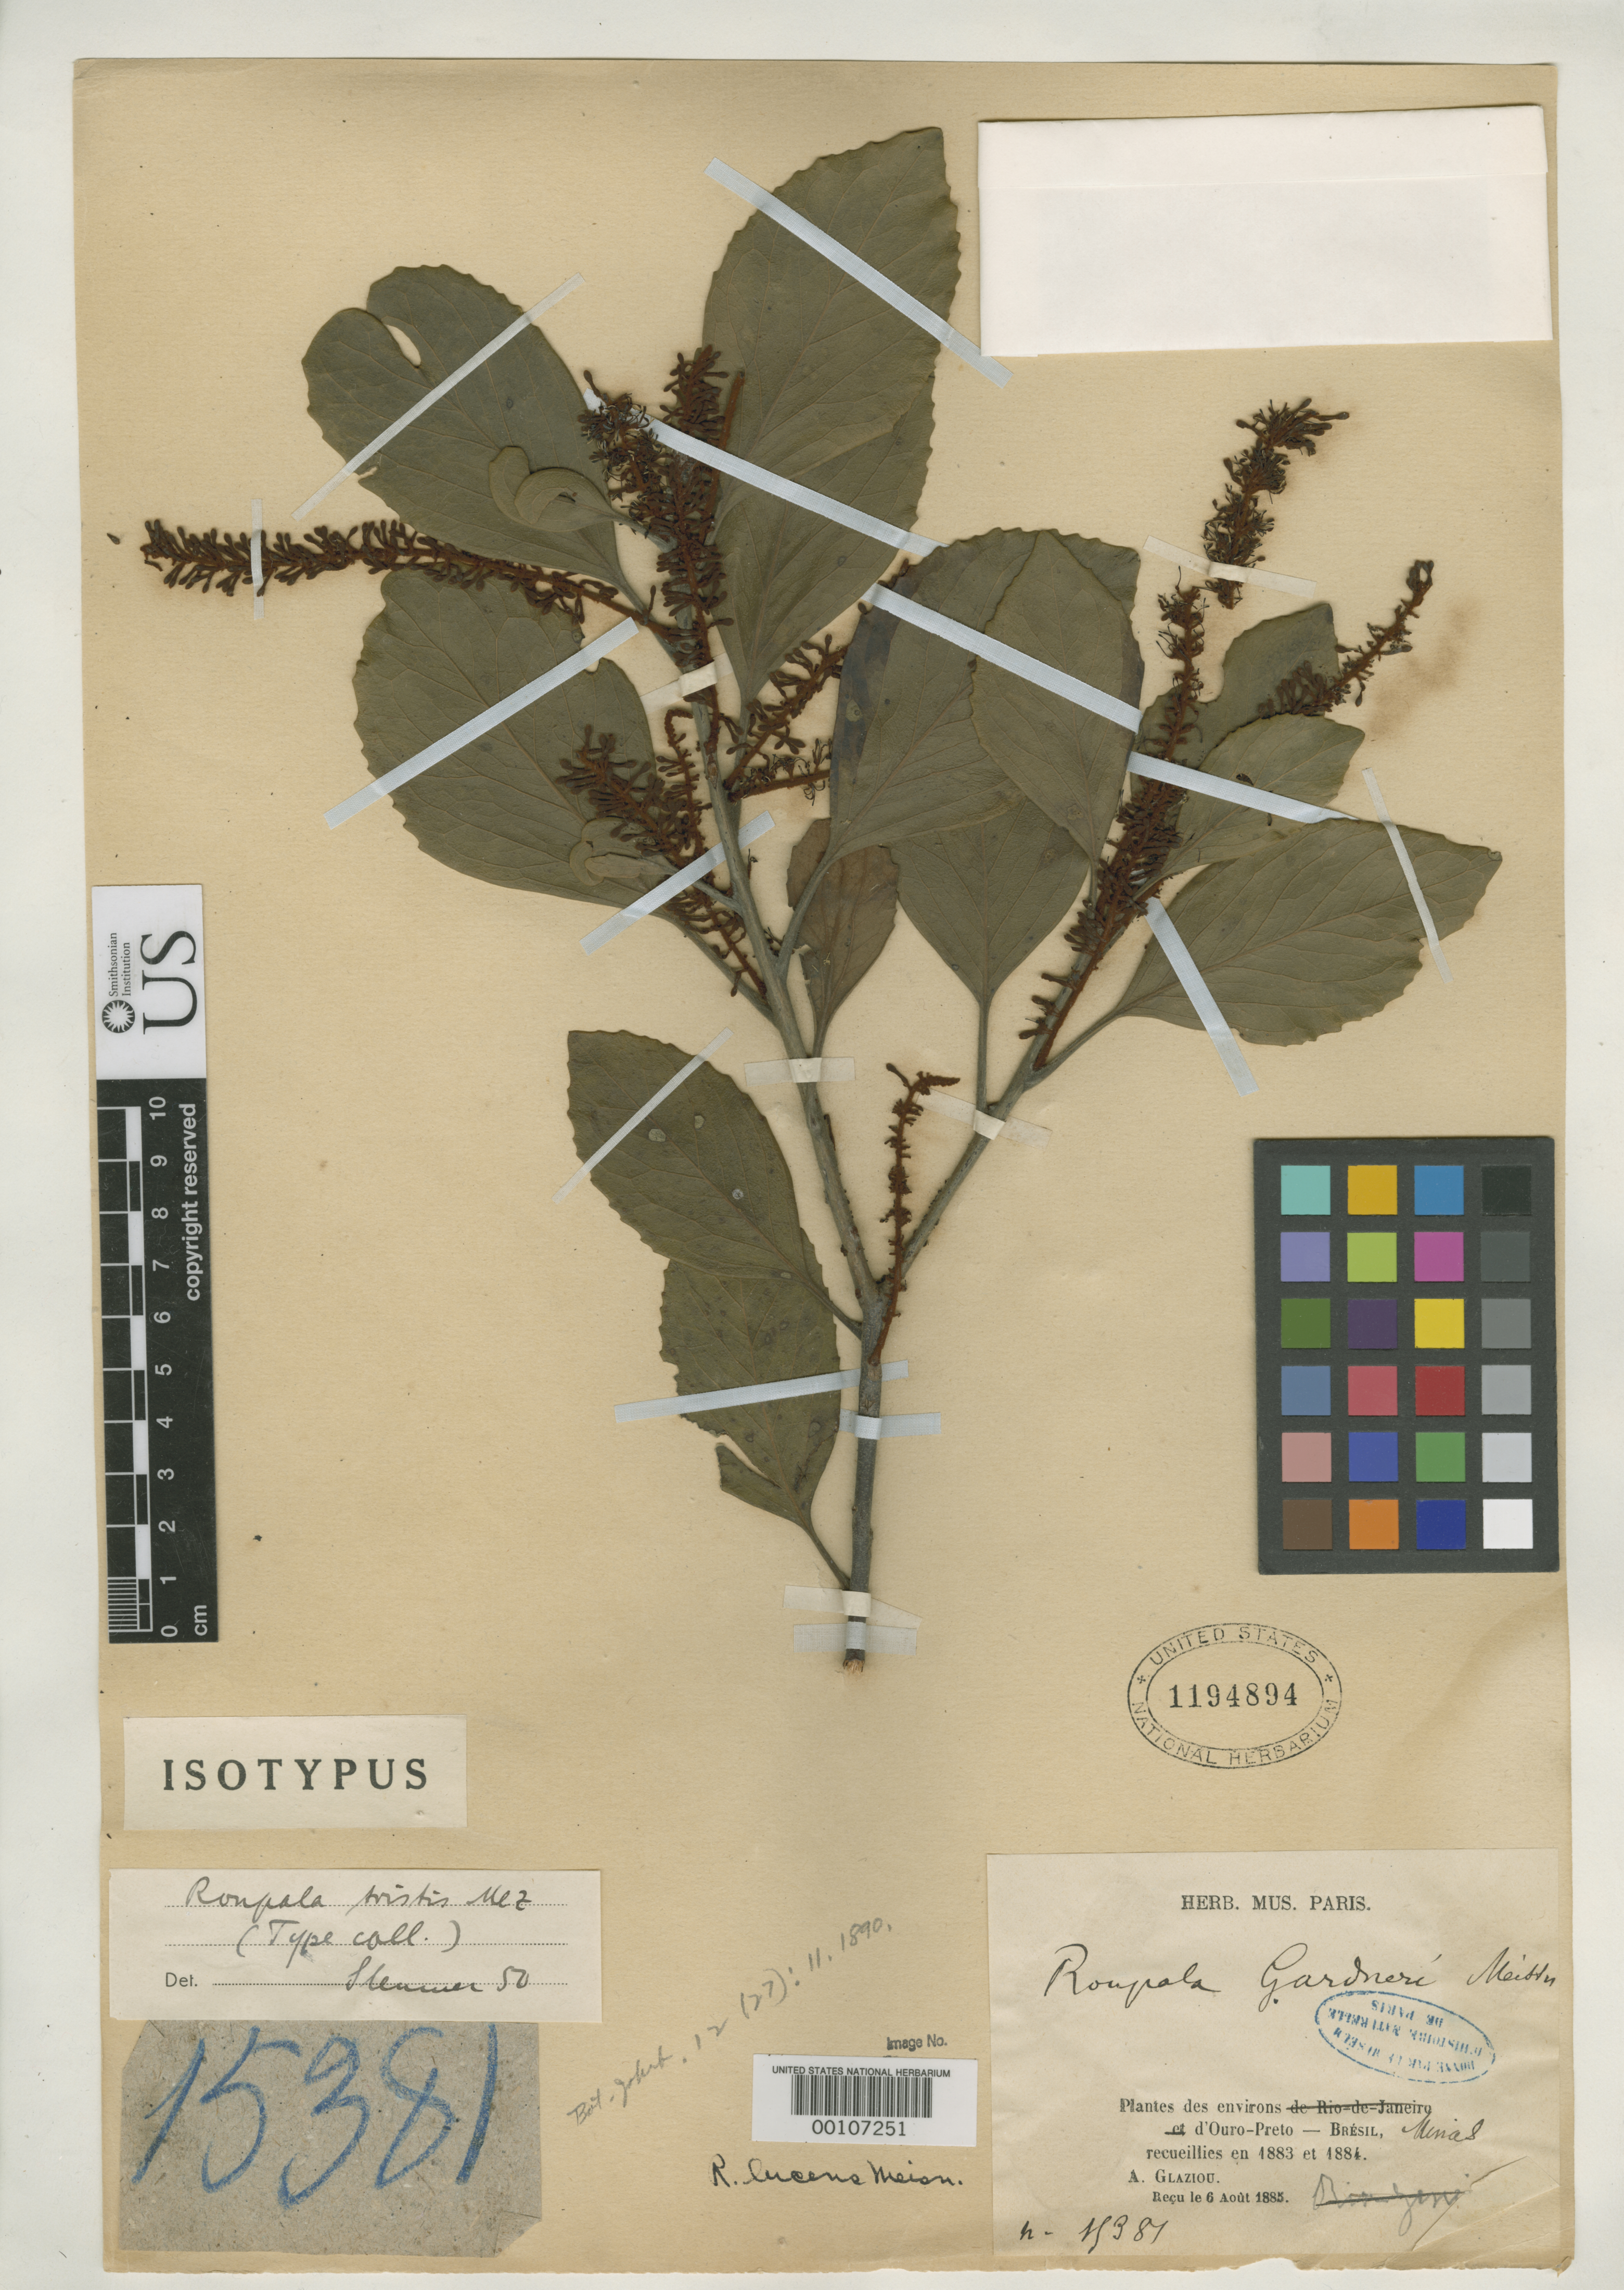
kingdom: Plantae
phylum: Tracheophyta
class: Magnoliopsida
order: Proteales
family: Proteaceae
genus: Roupala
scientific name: Roupala tristis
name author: Mez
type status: Isotype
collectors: A. F. M. Glaziou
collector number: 15381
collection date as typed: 08 Feb 1883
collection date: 1883-02-08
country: Brazil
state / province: Minas Gerais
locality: Ouro Preto.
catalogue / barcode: US 1194894